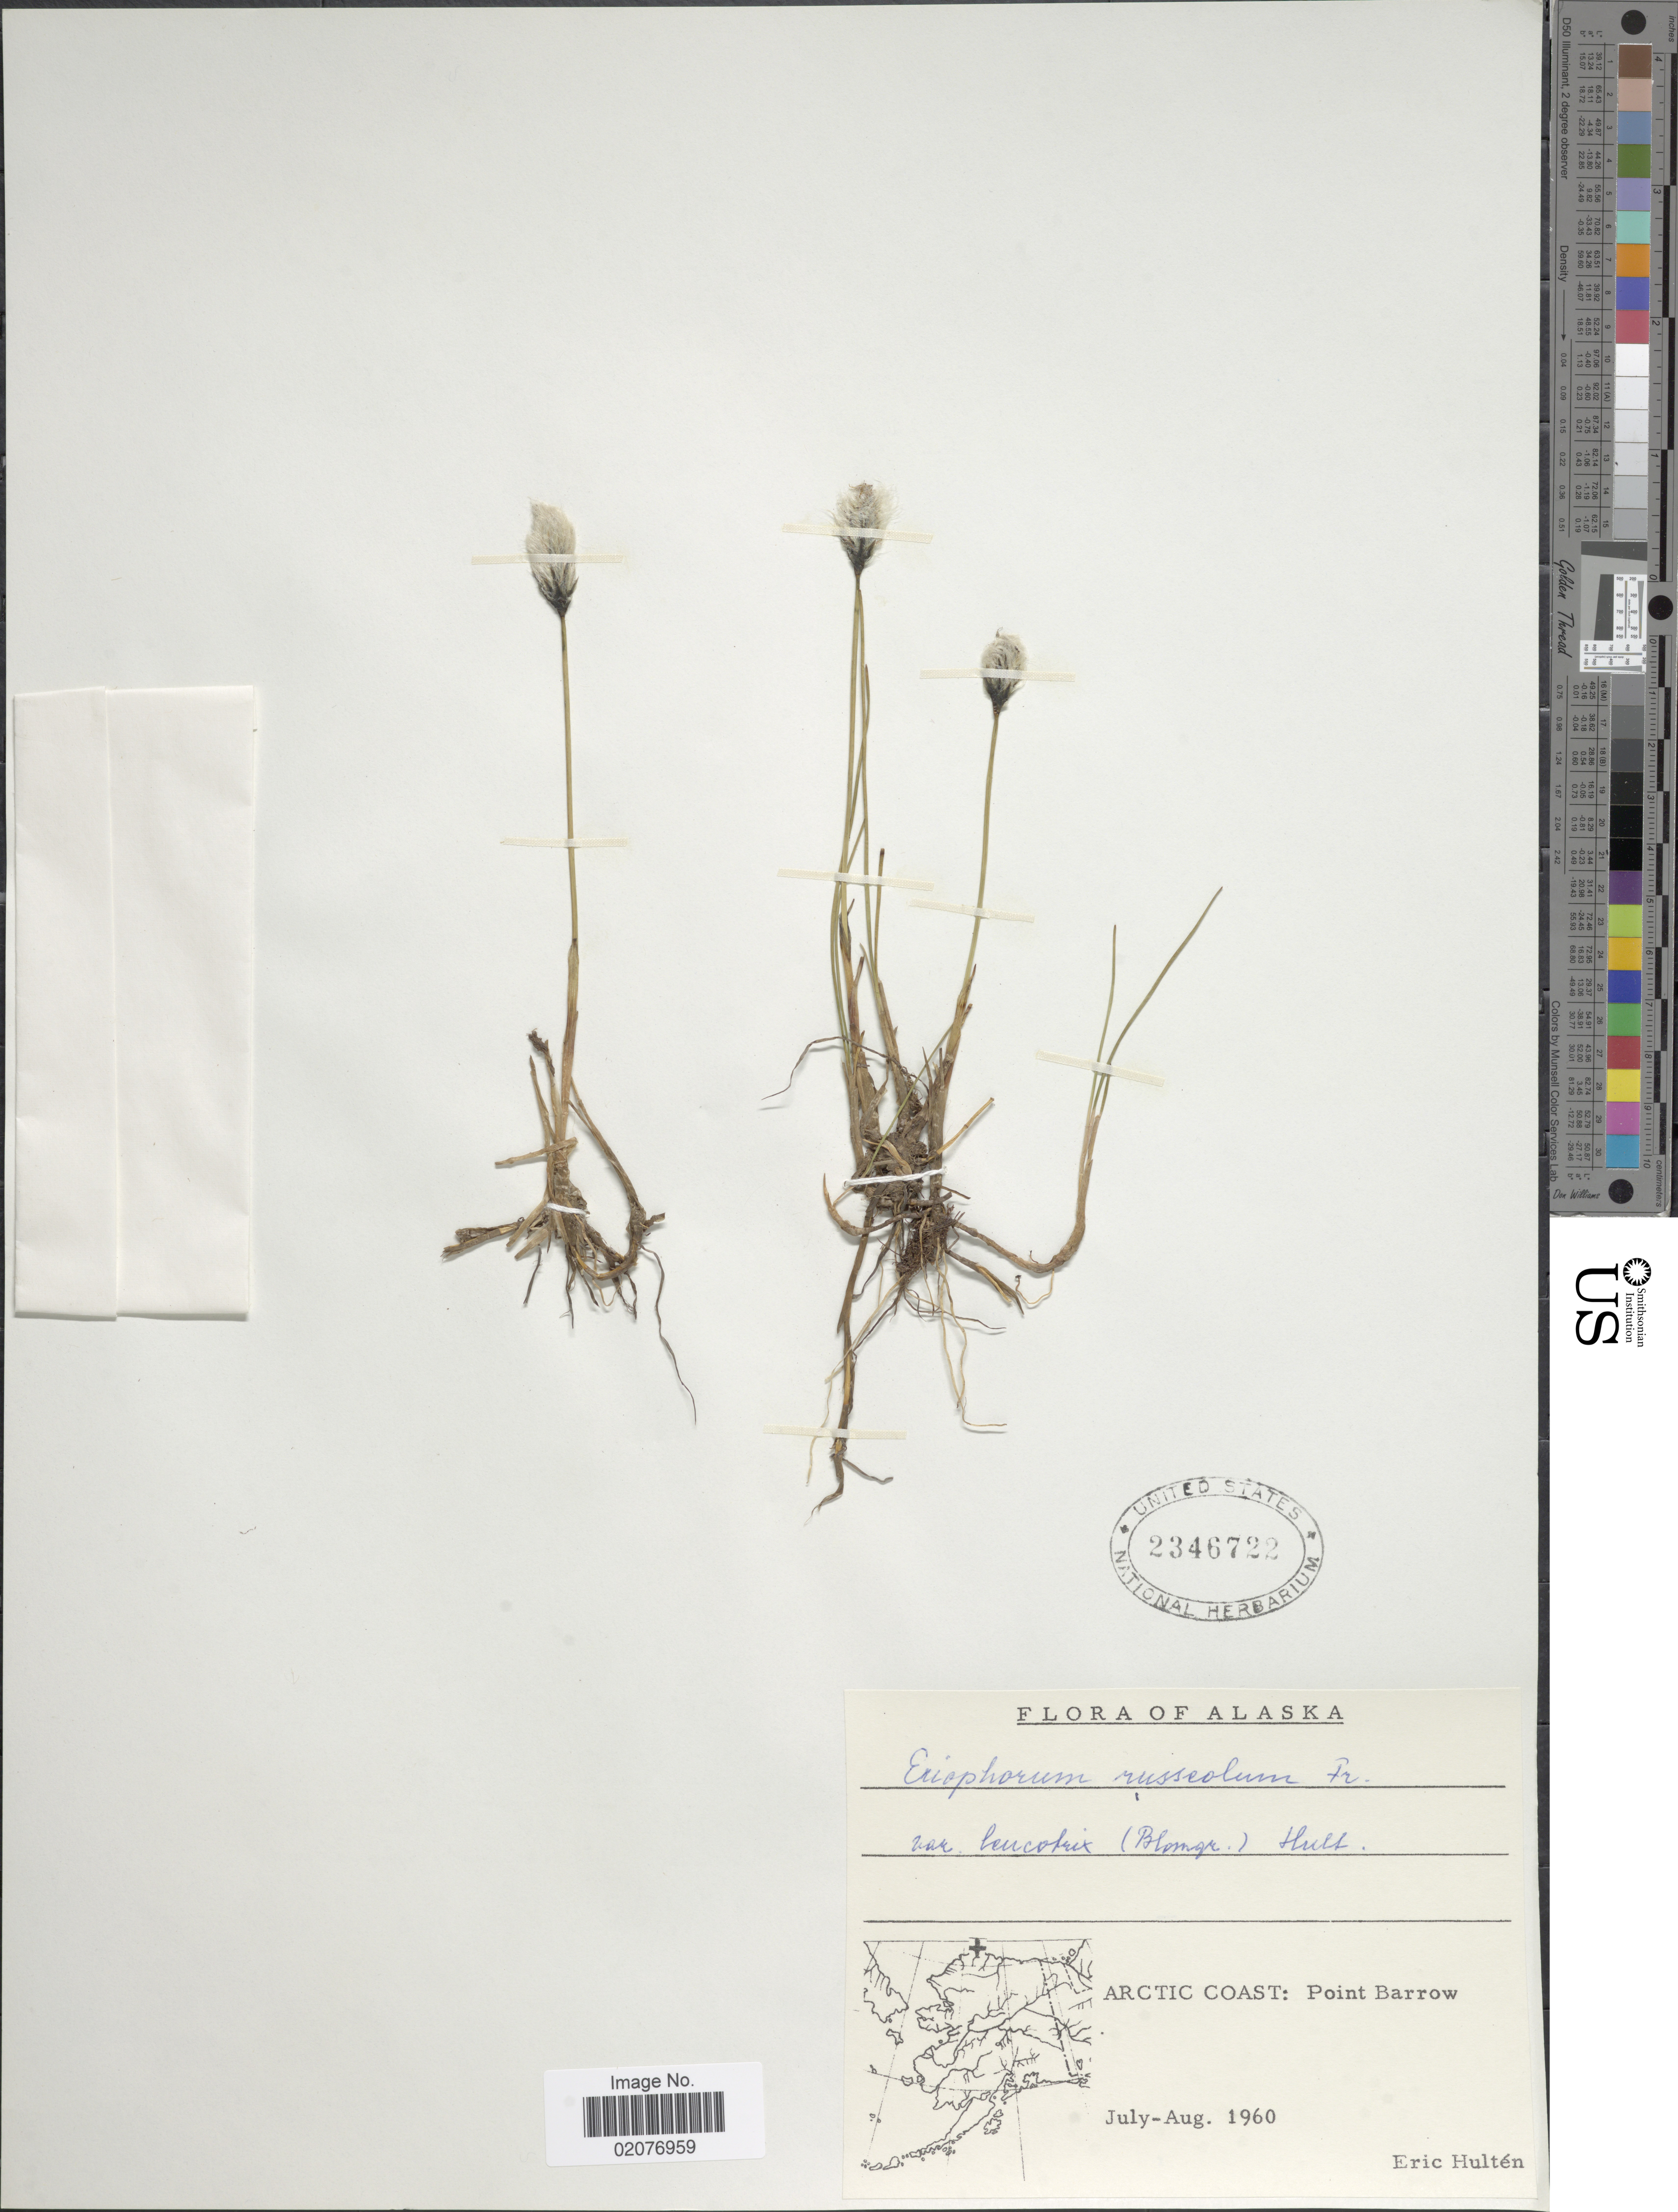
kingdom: Plantae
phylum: Tracheophyta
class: Liliopsida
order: Poales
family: Cyperaceae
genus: Eriophorum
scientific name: Eriophorum chamissonis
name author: C.A. Mey.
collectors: E. G. Hultén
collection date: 1960-07/1960-08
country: United States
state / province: Alaska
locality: Arctic Coast: Point Barrow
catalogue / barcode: US 2346722